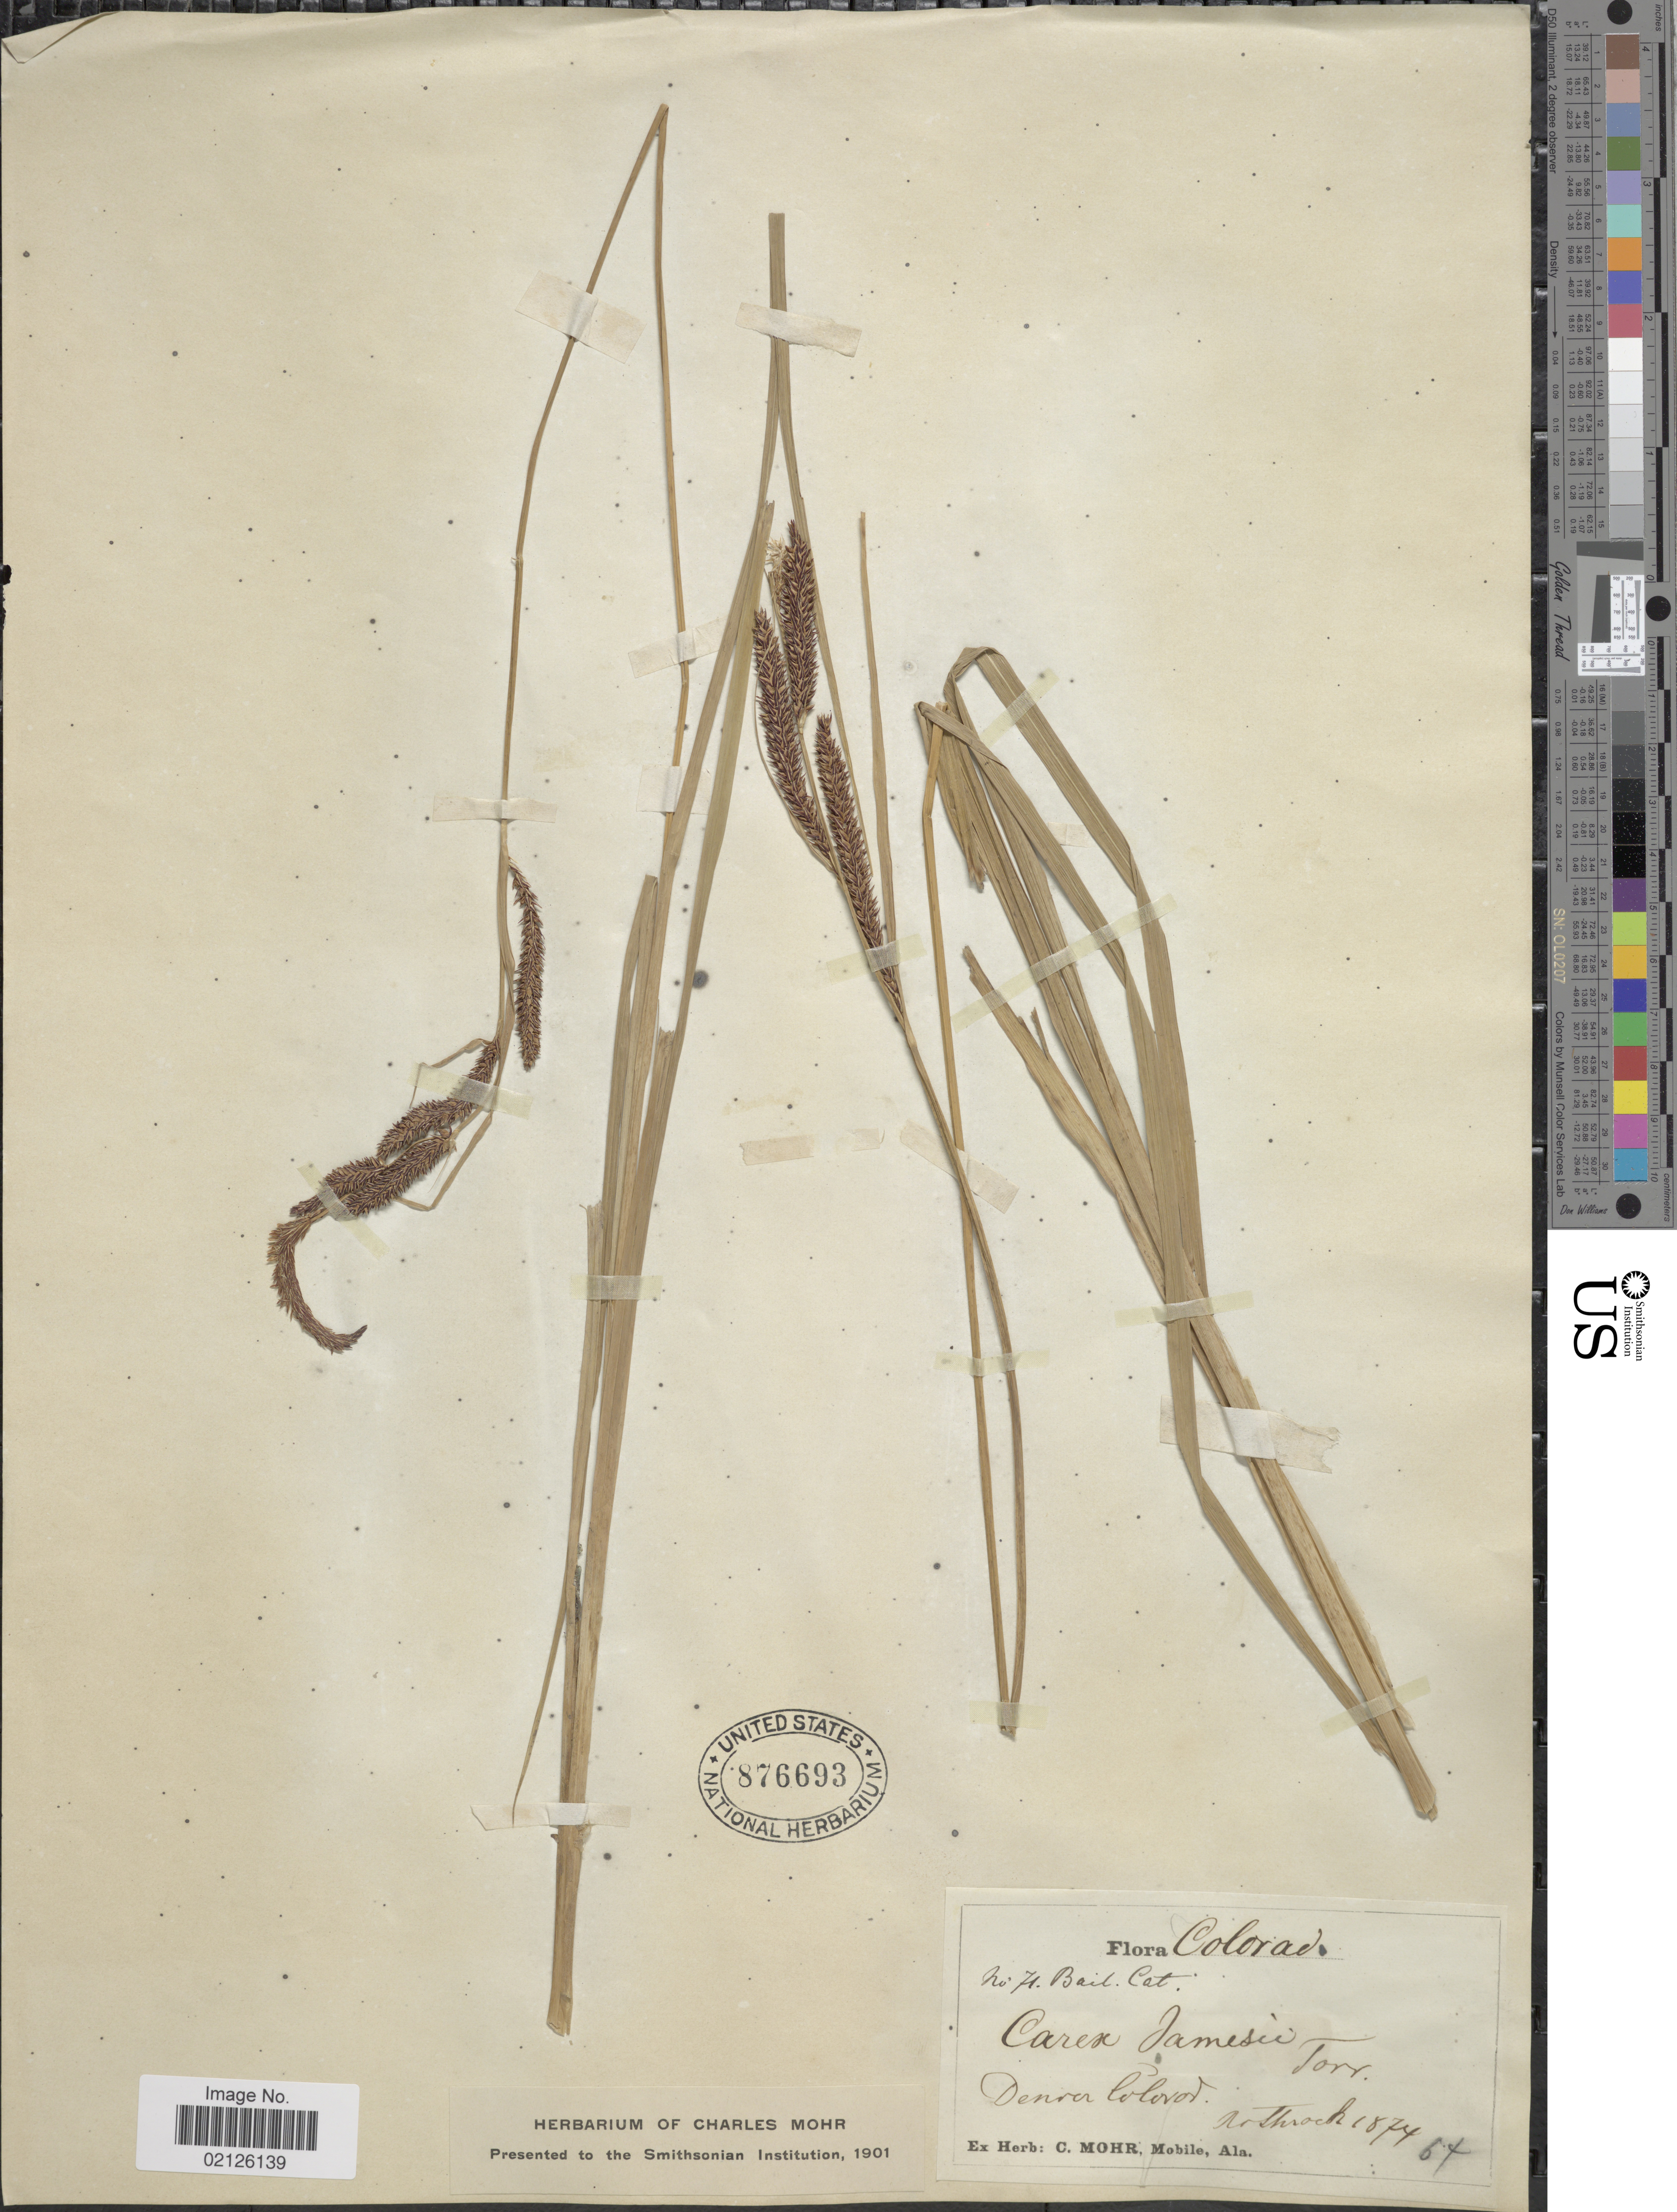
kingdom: Plantae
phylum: Tracheophyta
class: Liliopsida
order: Poales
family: Cyperaceae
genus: Carex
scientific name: Carex nebrascensis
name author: Dewey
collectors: ex herb. C. Mohr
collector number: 71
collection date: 1874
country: United States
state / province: Colorado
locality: Denver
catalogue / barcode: US 876693